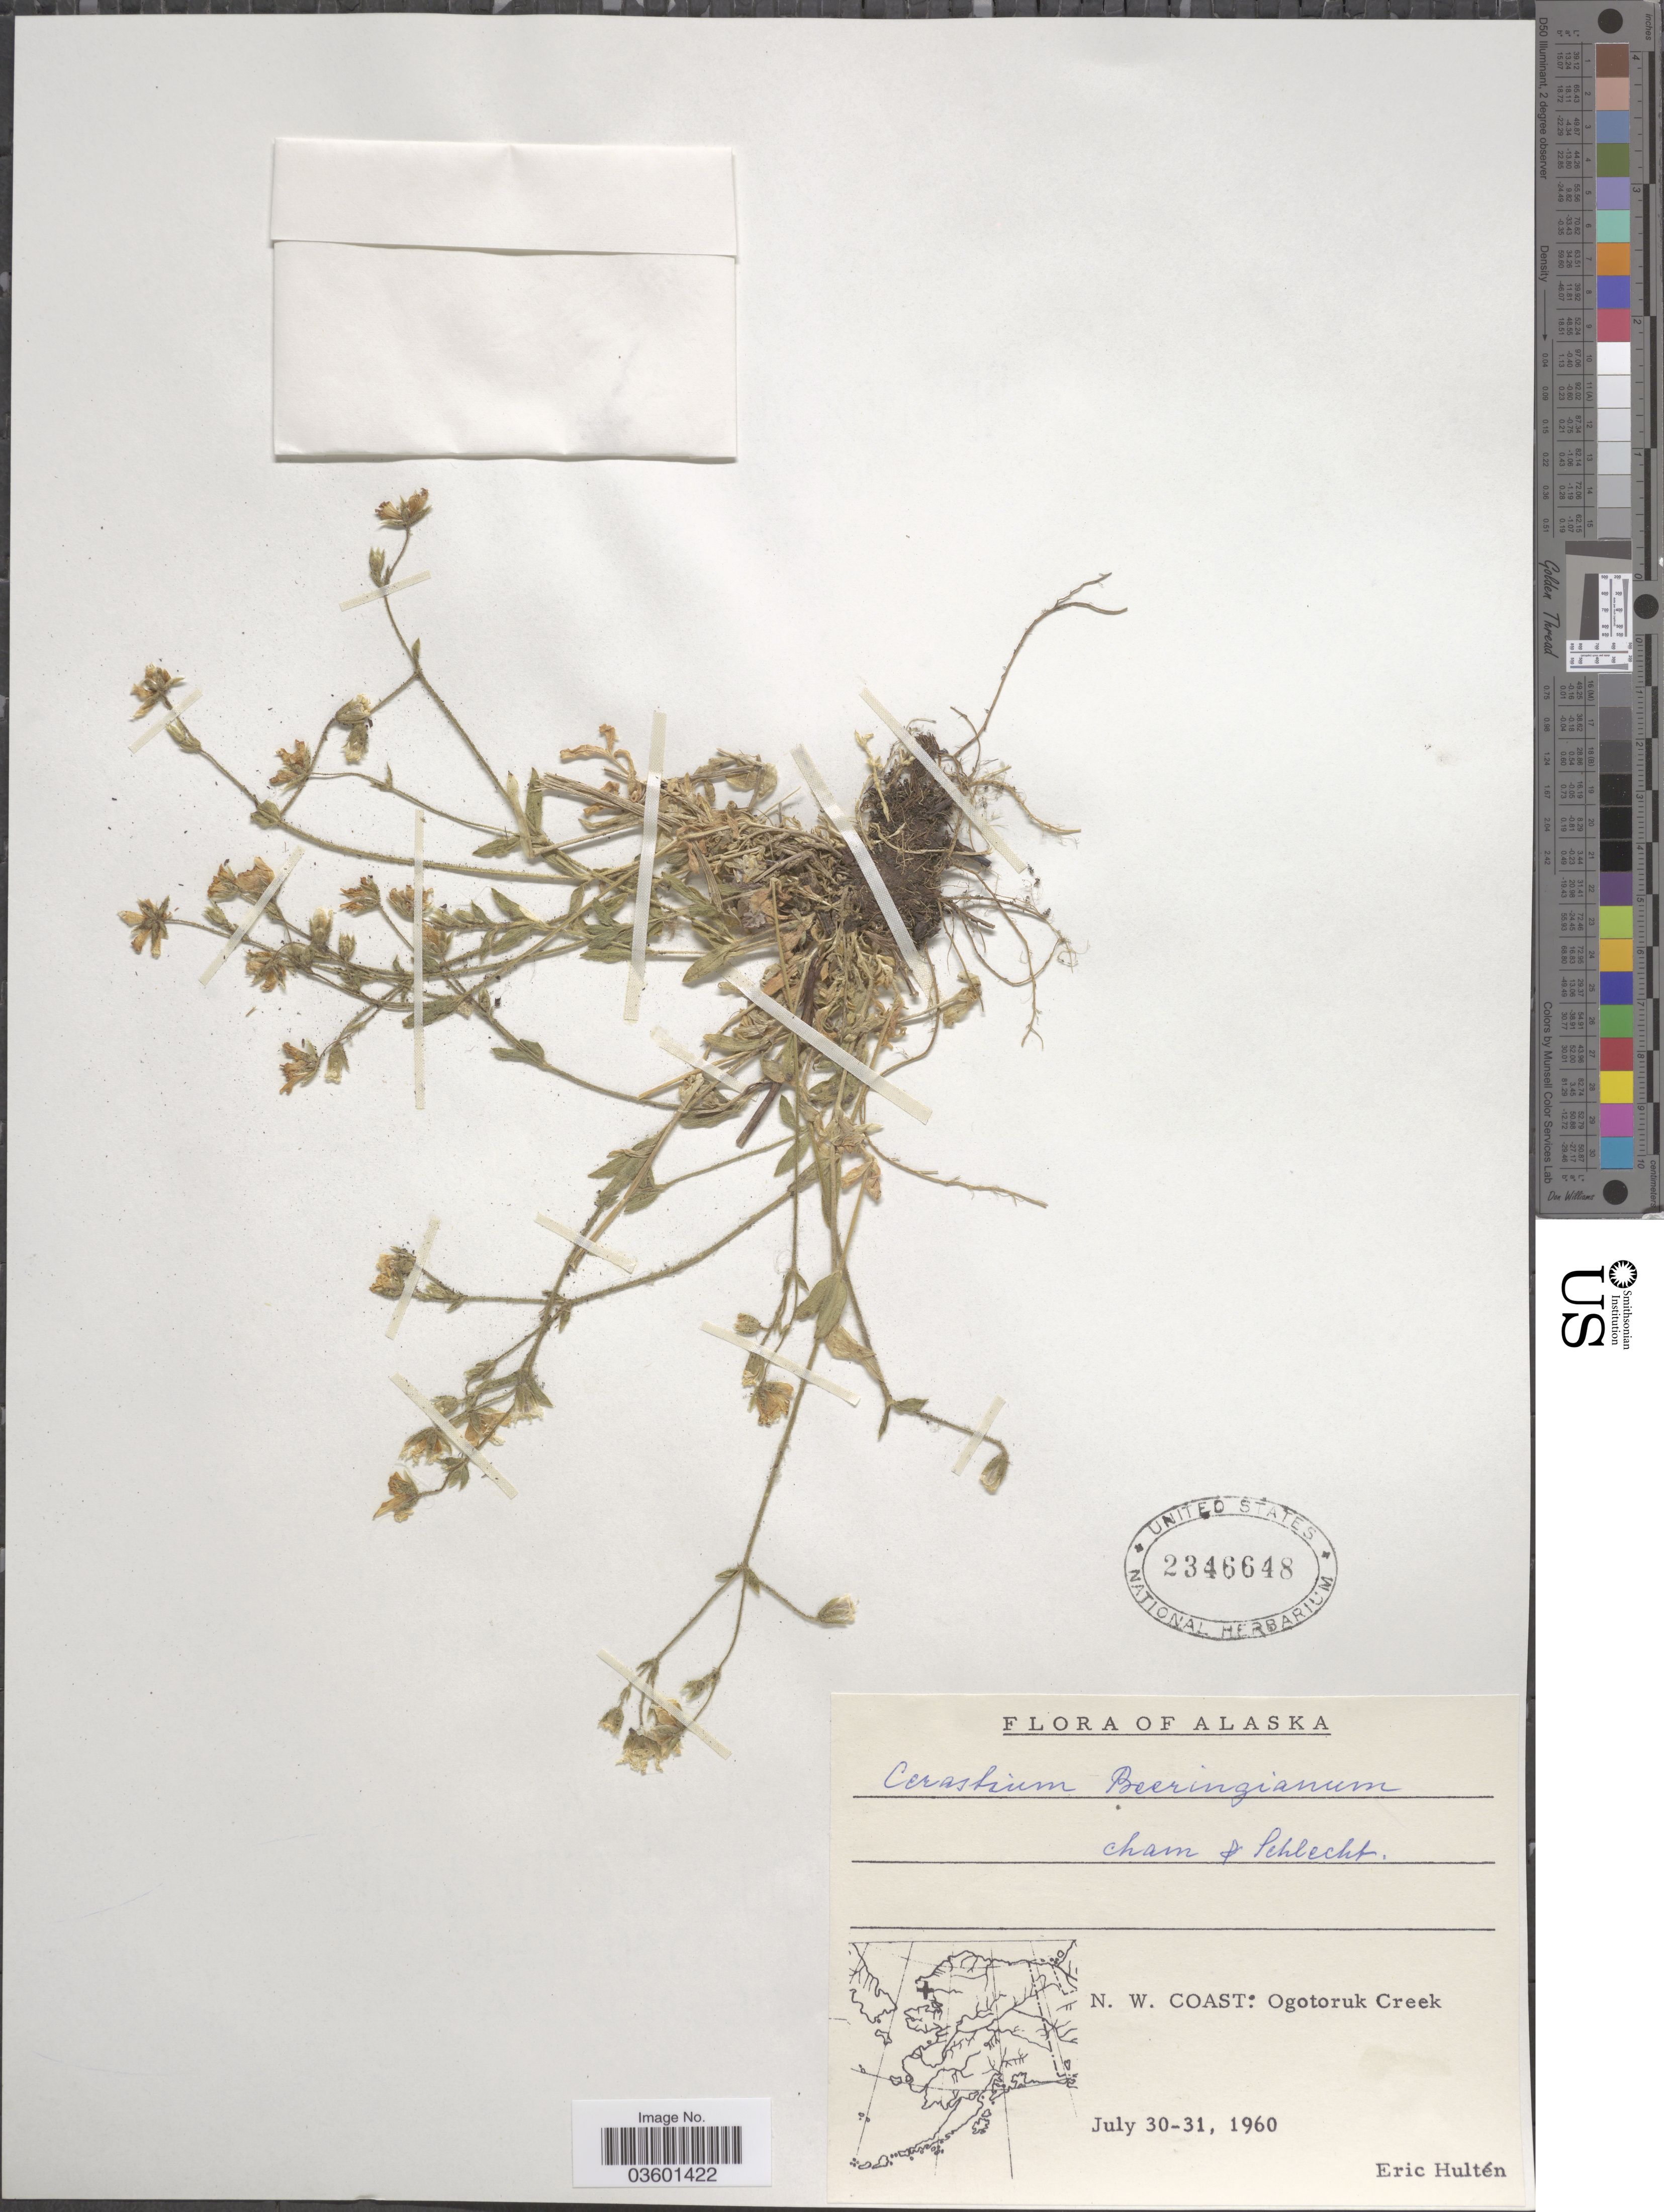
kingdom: Plantae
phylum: Tracheophyta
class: Magnoliopsida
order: Caryophyllales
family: Caryophyllaceae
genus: Cerastium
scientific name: Cerastium beeringianum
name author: Cham. & Schltdl.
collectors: E. G. Hultén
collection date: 1960-07-30/1960-07-31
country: United States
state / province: Alaska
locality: N. W. Coast: Ogotoruk Creek.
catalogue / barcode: US 2346648